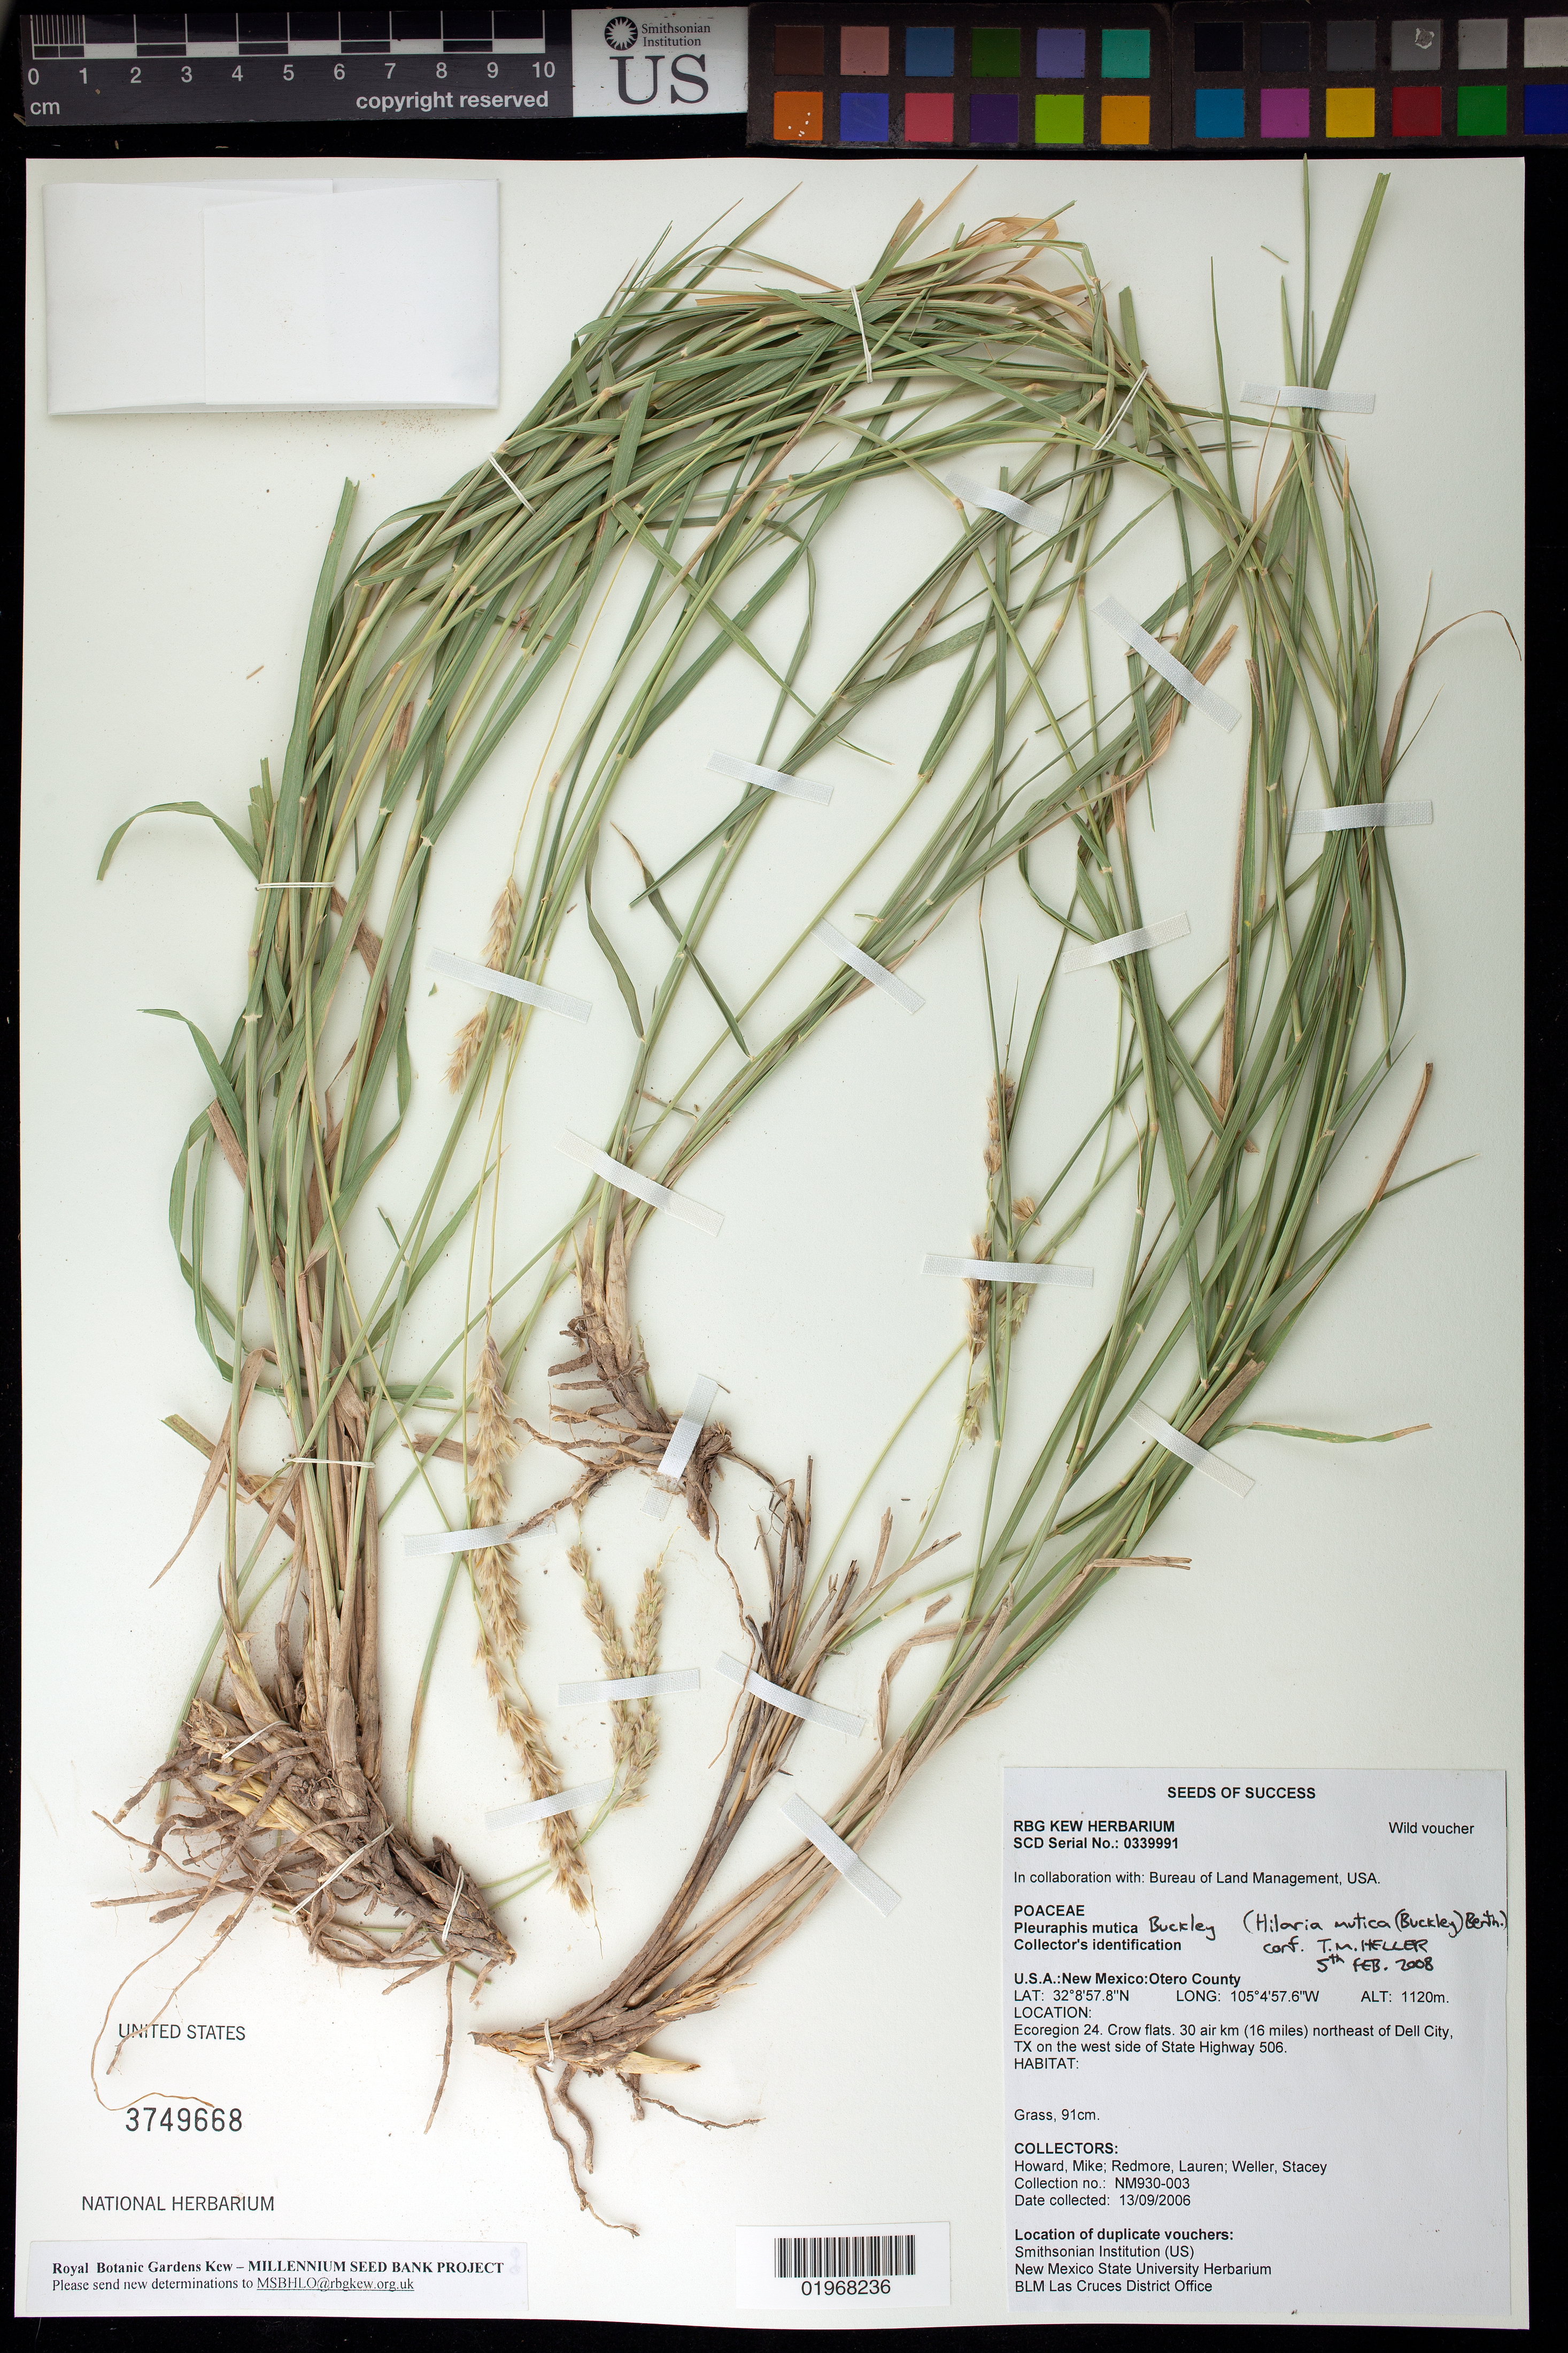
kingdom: Plantae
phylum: Tracheophyta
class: Liliopsida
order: Poales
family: Poaceae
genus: Hilaria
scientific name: Hilaria mutica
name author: (Buckley) Benth.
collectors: M. Howard, L. Redmore & S. Weller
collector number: NM930-003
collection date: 2006-09-13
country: United States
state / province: New Mexico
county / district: Otero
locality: Crow flats. 30 air mi. NE of Dell City, TX, west side of State Hwy 506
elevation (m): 1120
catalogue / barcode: US 3749668